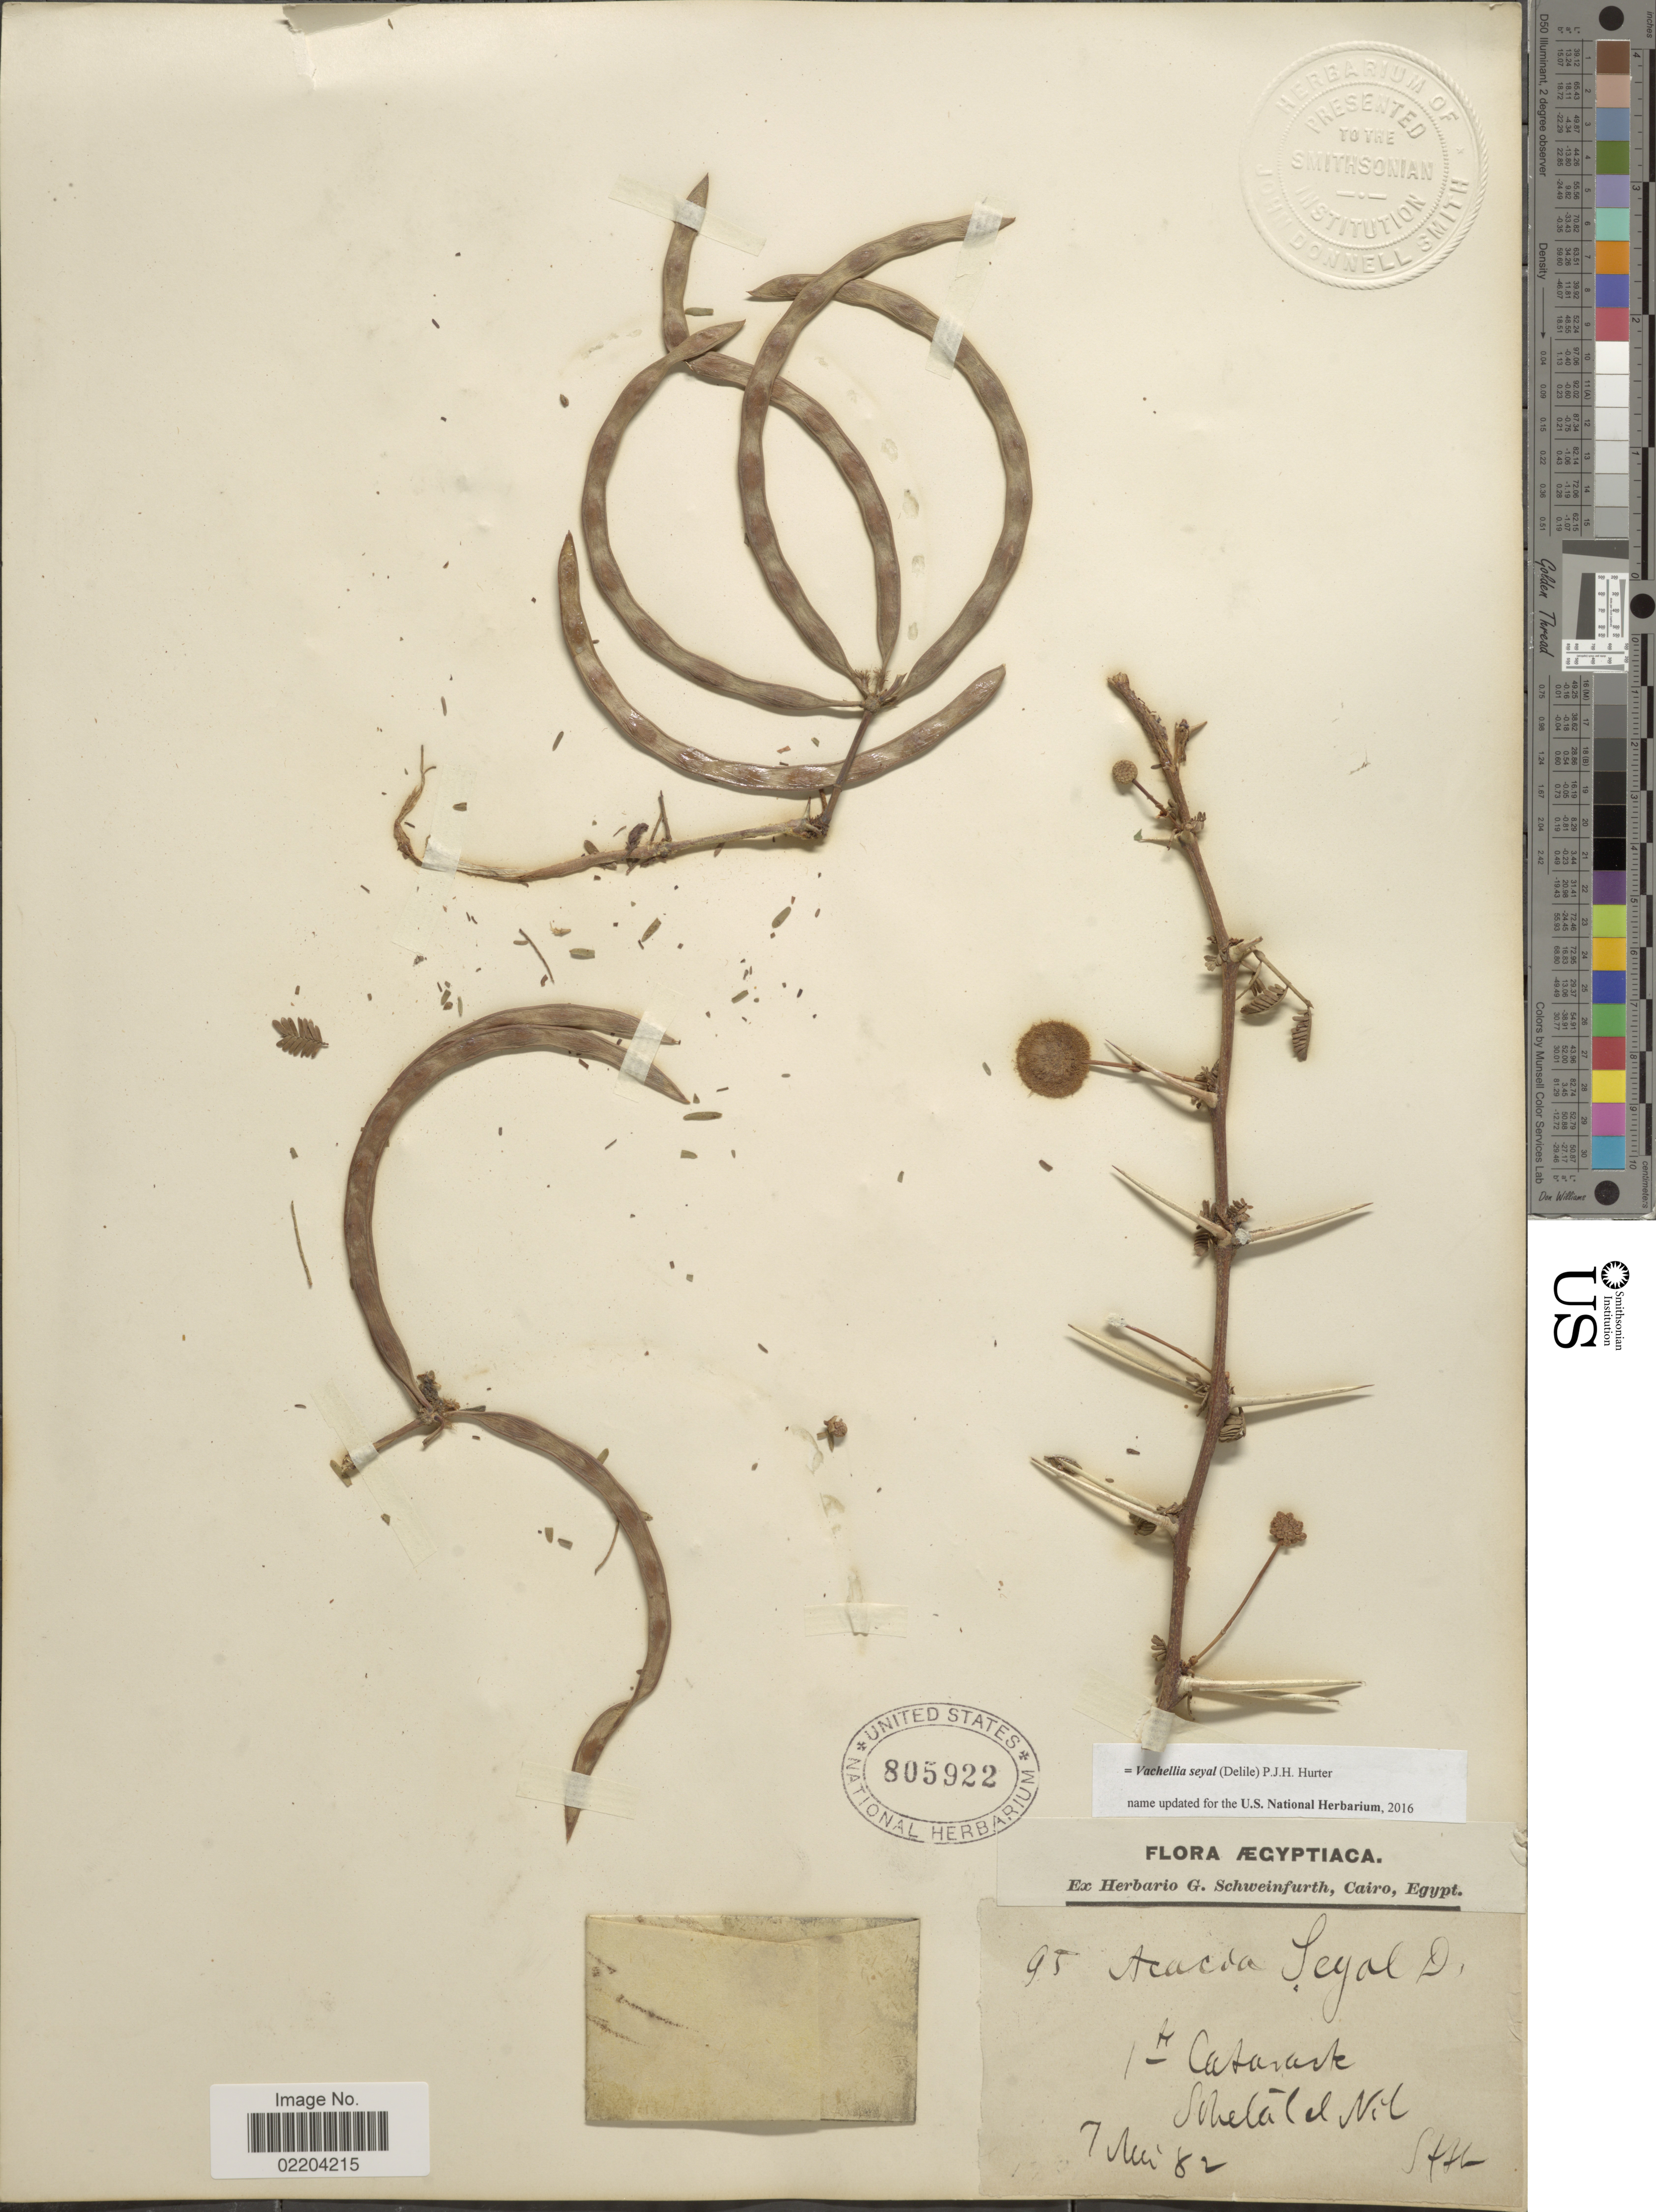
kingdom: Plantae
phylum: Tracheophyta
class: Magnoliopsida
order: Fabales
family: Fabaceae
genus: Vachellia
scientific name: Vachellia seyal var. seyal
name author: (Delile) P.J.H. Hurter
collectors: G. A. Schweinfurth (herbarium)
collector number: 95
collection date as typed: Transcribed d/m/y: 7/5/82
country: Egypt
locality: Aegyptiaca. 1st Cataracte Sohelal el Nil. [interpreted]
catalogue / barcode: US 805922